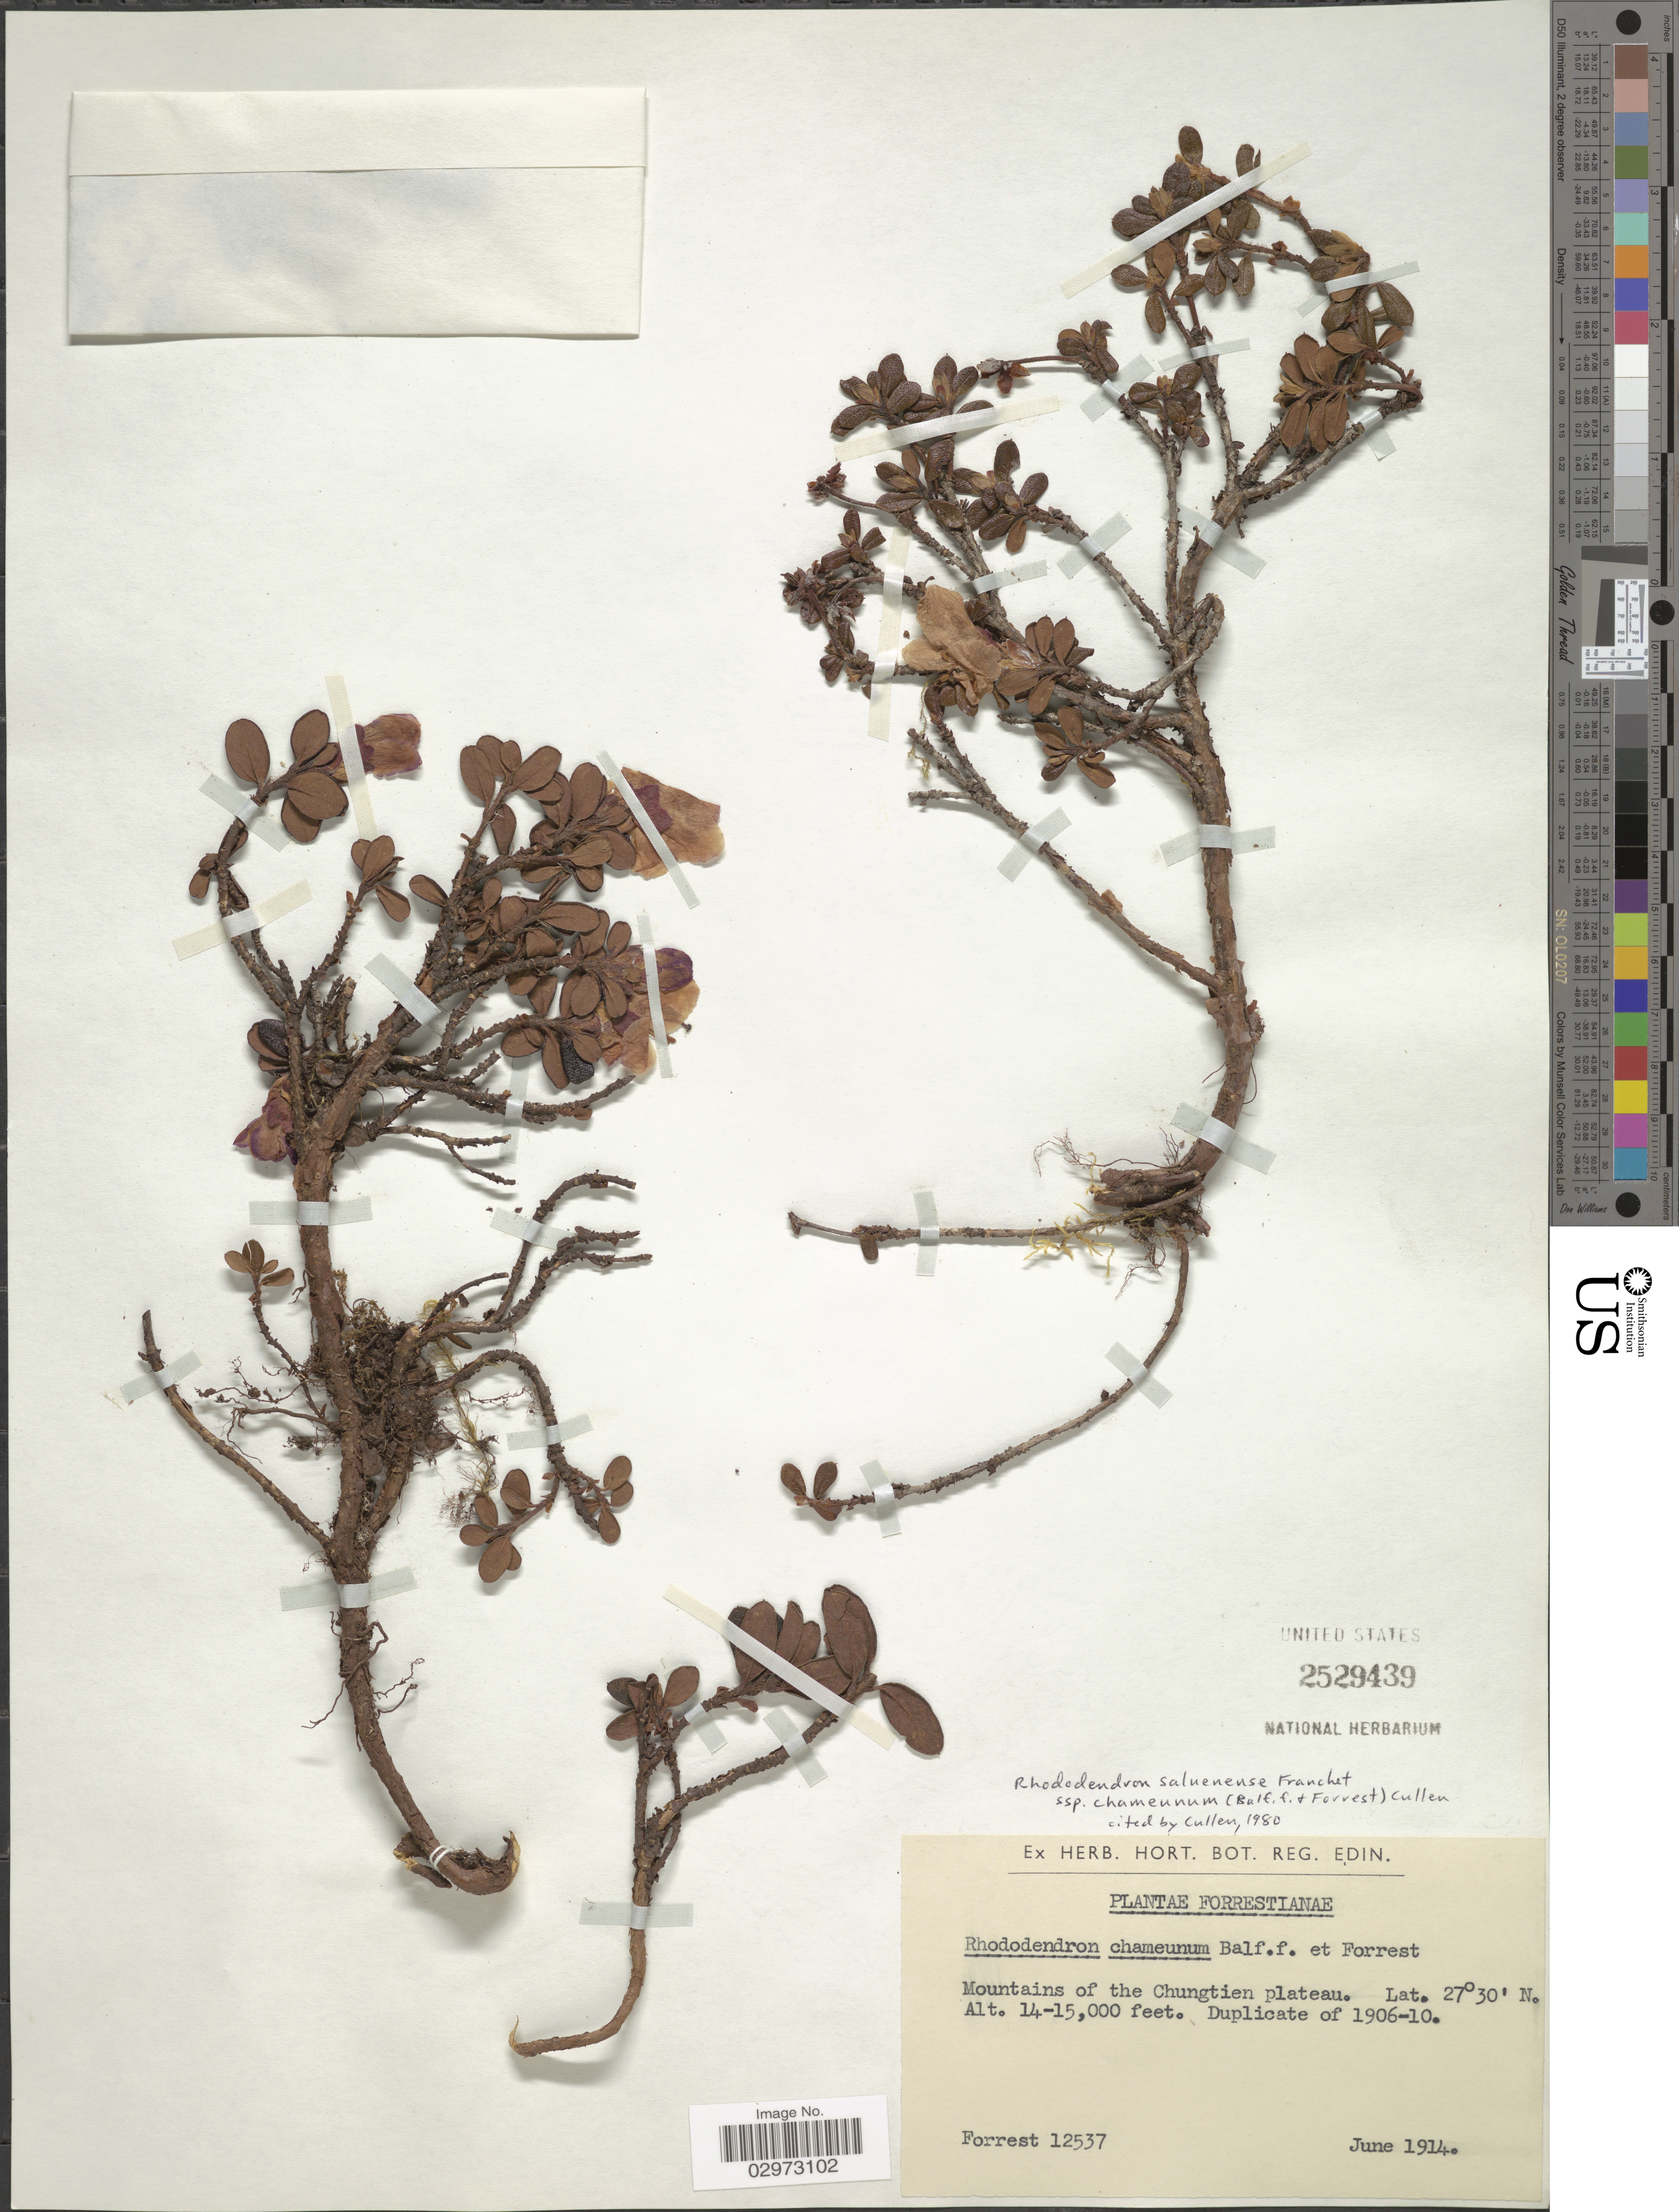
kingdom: Plantae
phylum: Tracheophyta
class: Magnoliopsida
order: Ericales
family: Ericaceae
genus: Rhododendron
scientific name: Rhododendron saluenense subsp. chameunum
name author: (Balf. f. & Forrest) Cullen in Cullen & D.F.Chamb.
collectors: -. Forrest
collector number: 12537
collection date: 1914-06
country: China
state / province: Yunnan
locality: Mountains of the Chungtien plateau.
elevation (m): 4267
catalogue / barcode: US 2529439